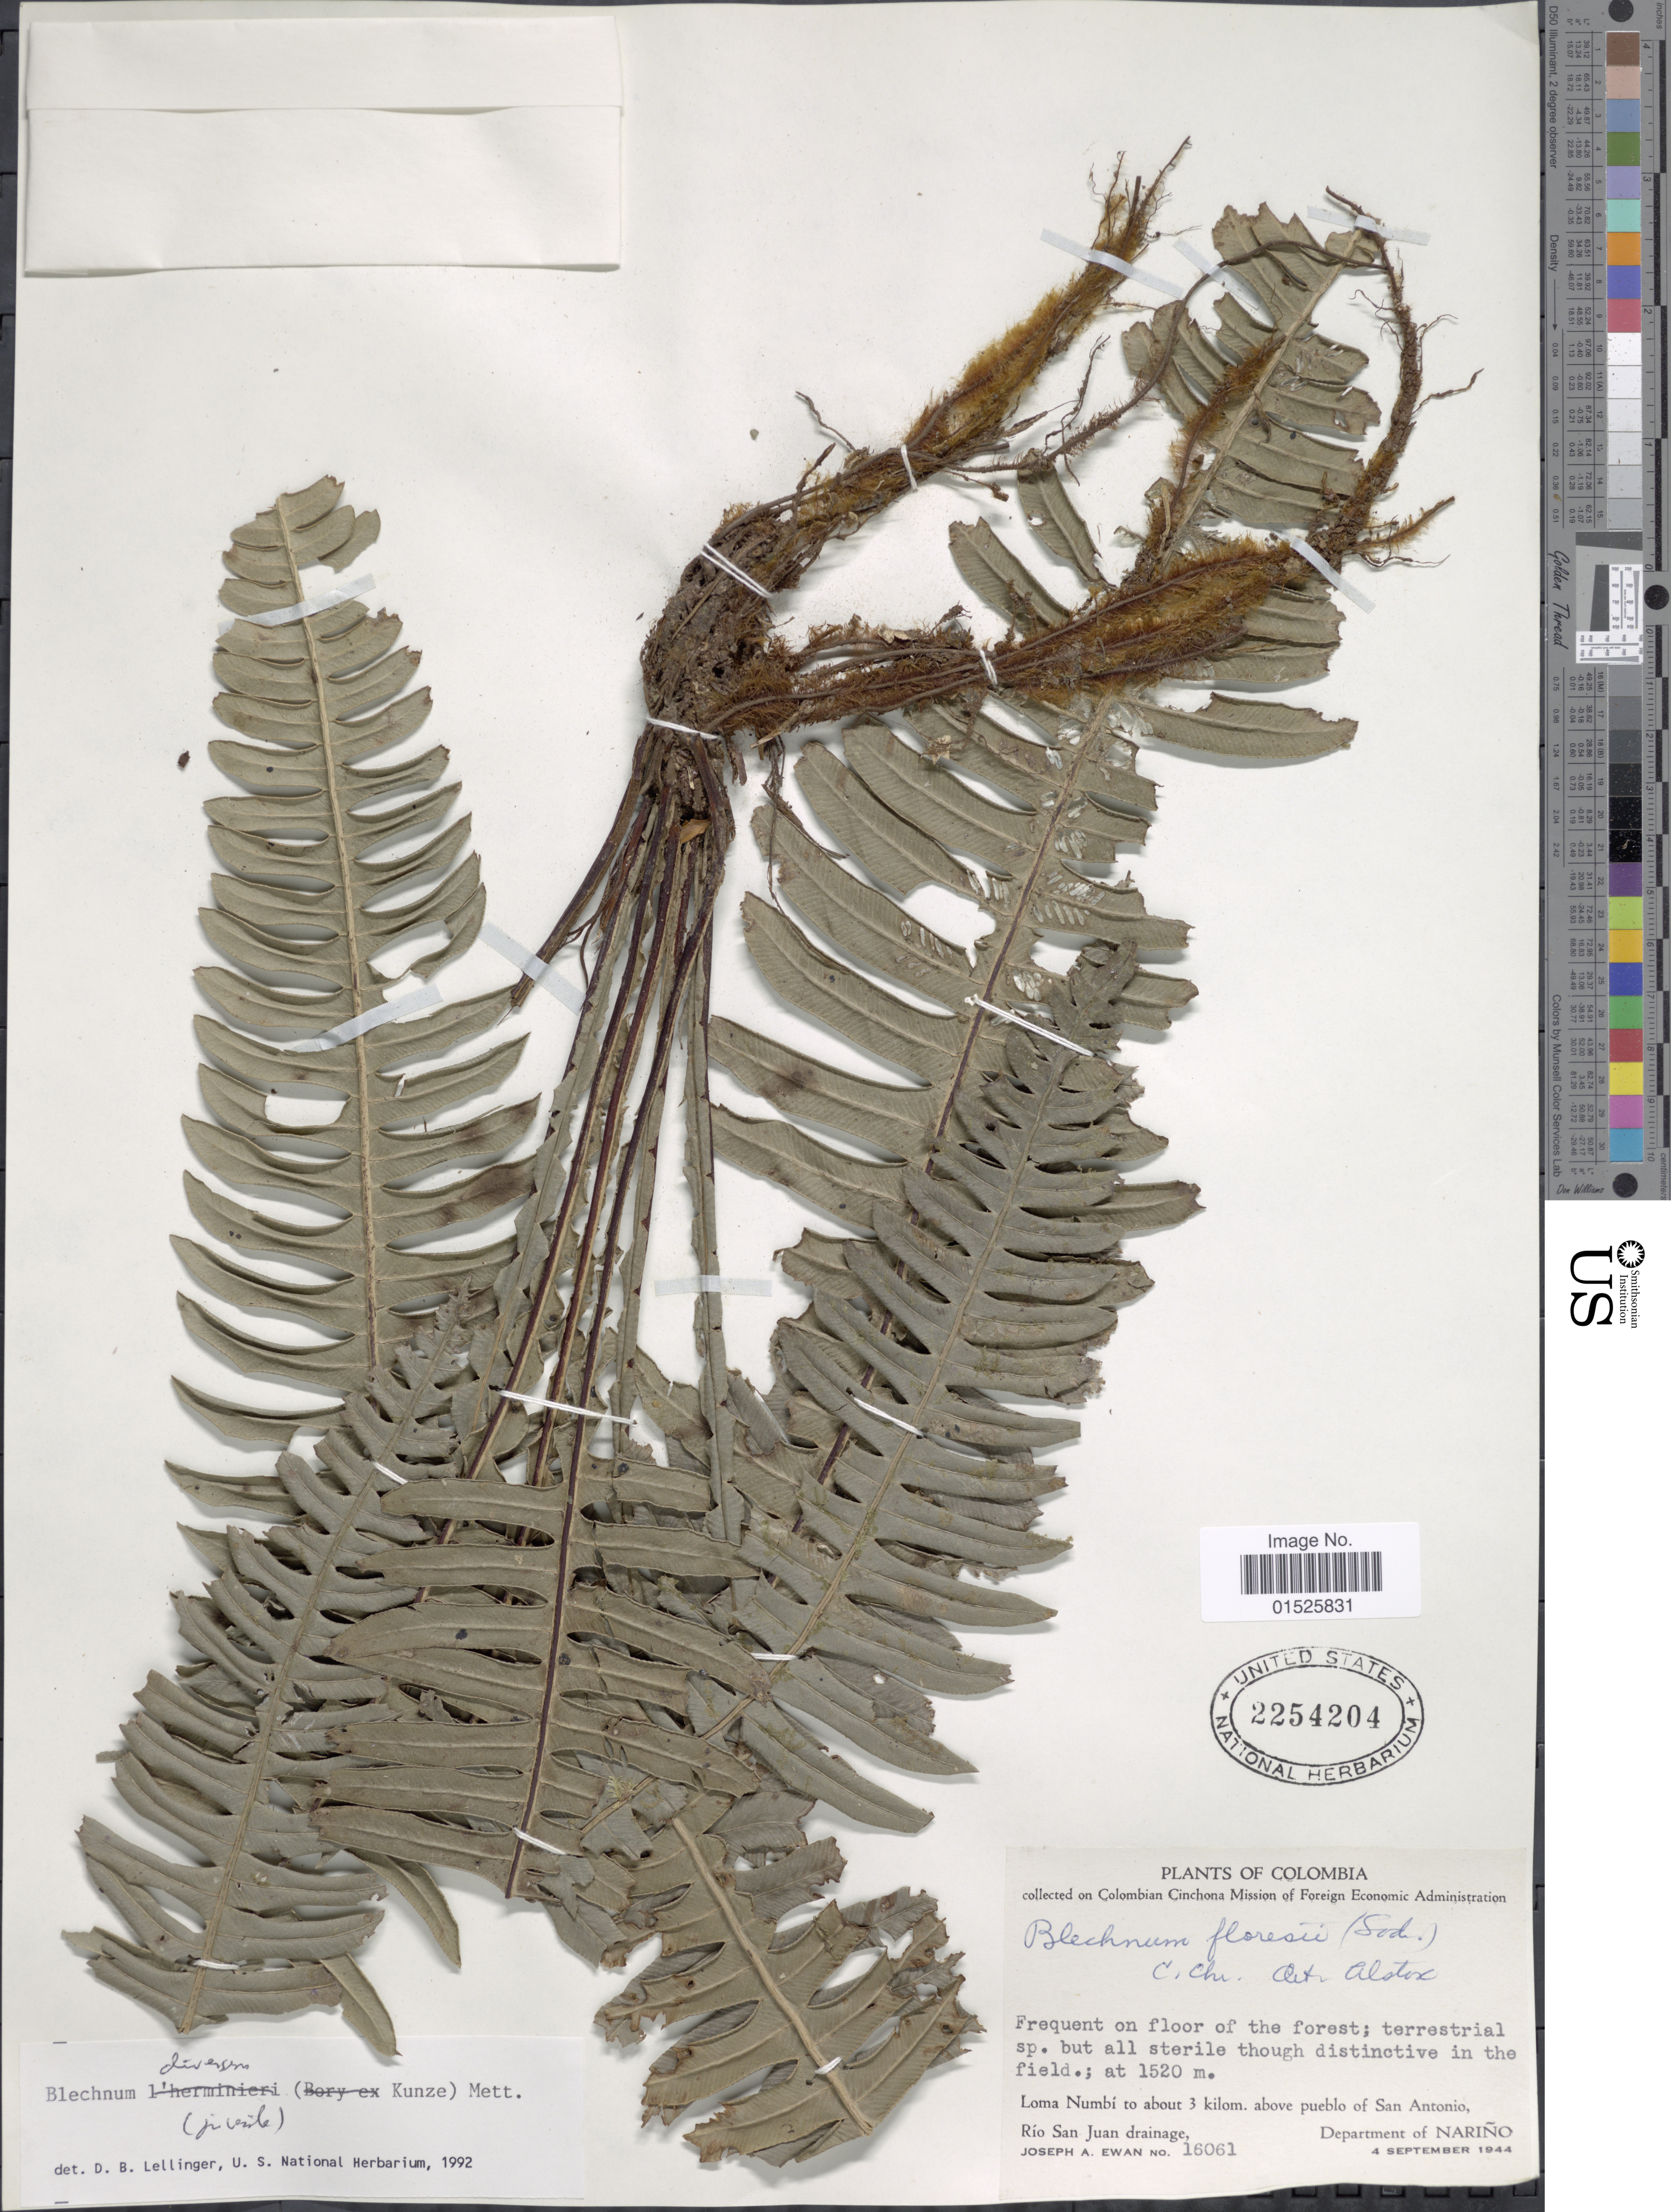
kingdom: Plantae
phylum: Tracheophyta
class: Polypodiopsida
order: Polypodiales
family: Blechnaceae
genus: Blechnum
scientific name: Blechnum divergens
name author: (Kunze) Mett.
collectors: J. A. Ewan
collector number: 16061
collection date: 1944-09-04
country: Colombia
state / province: Nariño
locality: Loma Numbí to about 3 kilom. above pueblo of San Antonio. Río San Juan drainage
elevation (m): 1520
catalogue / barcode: US 2254204